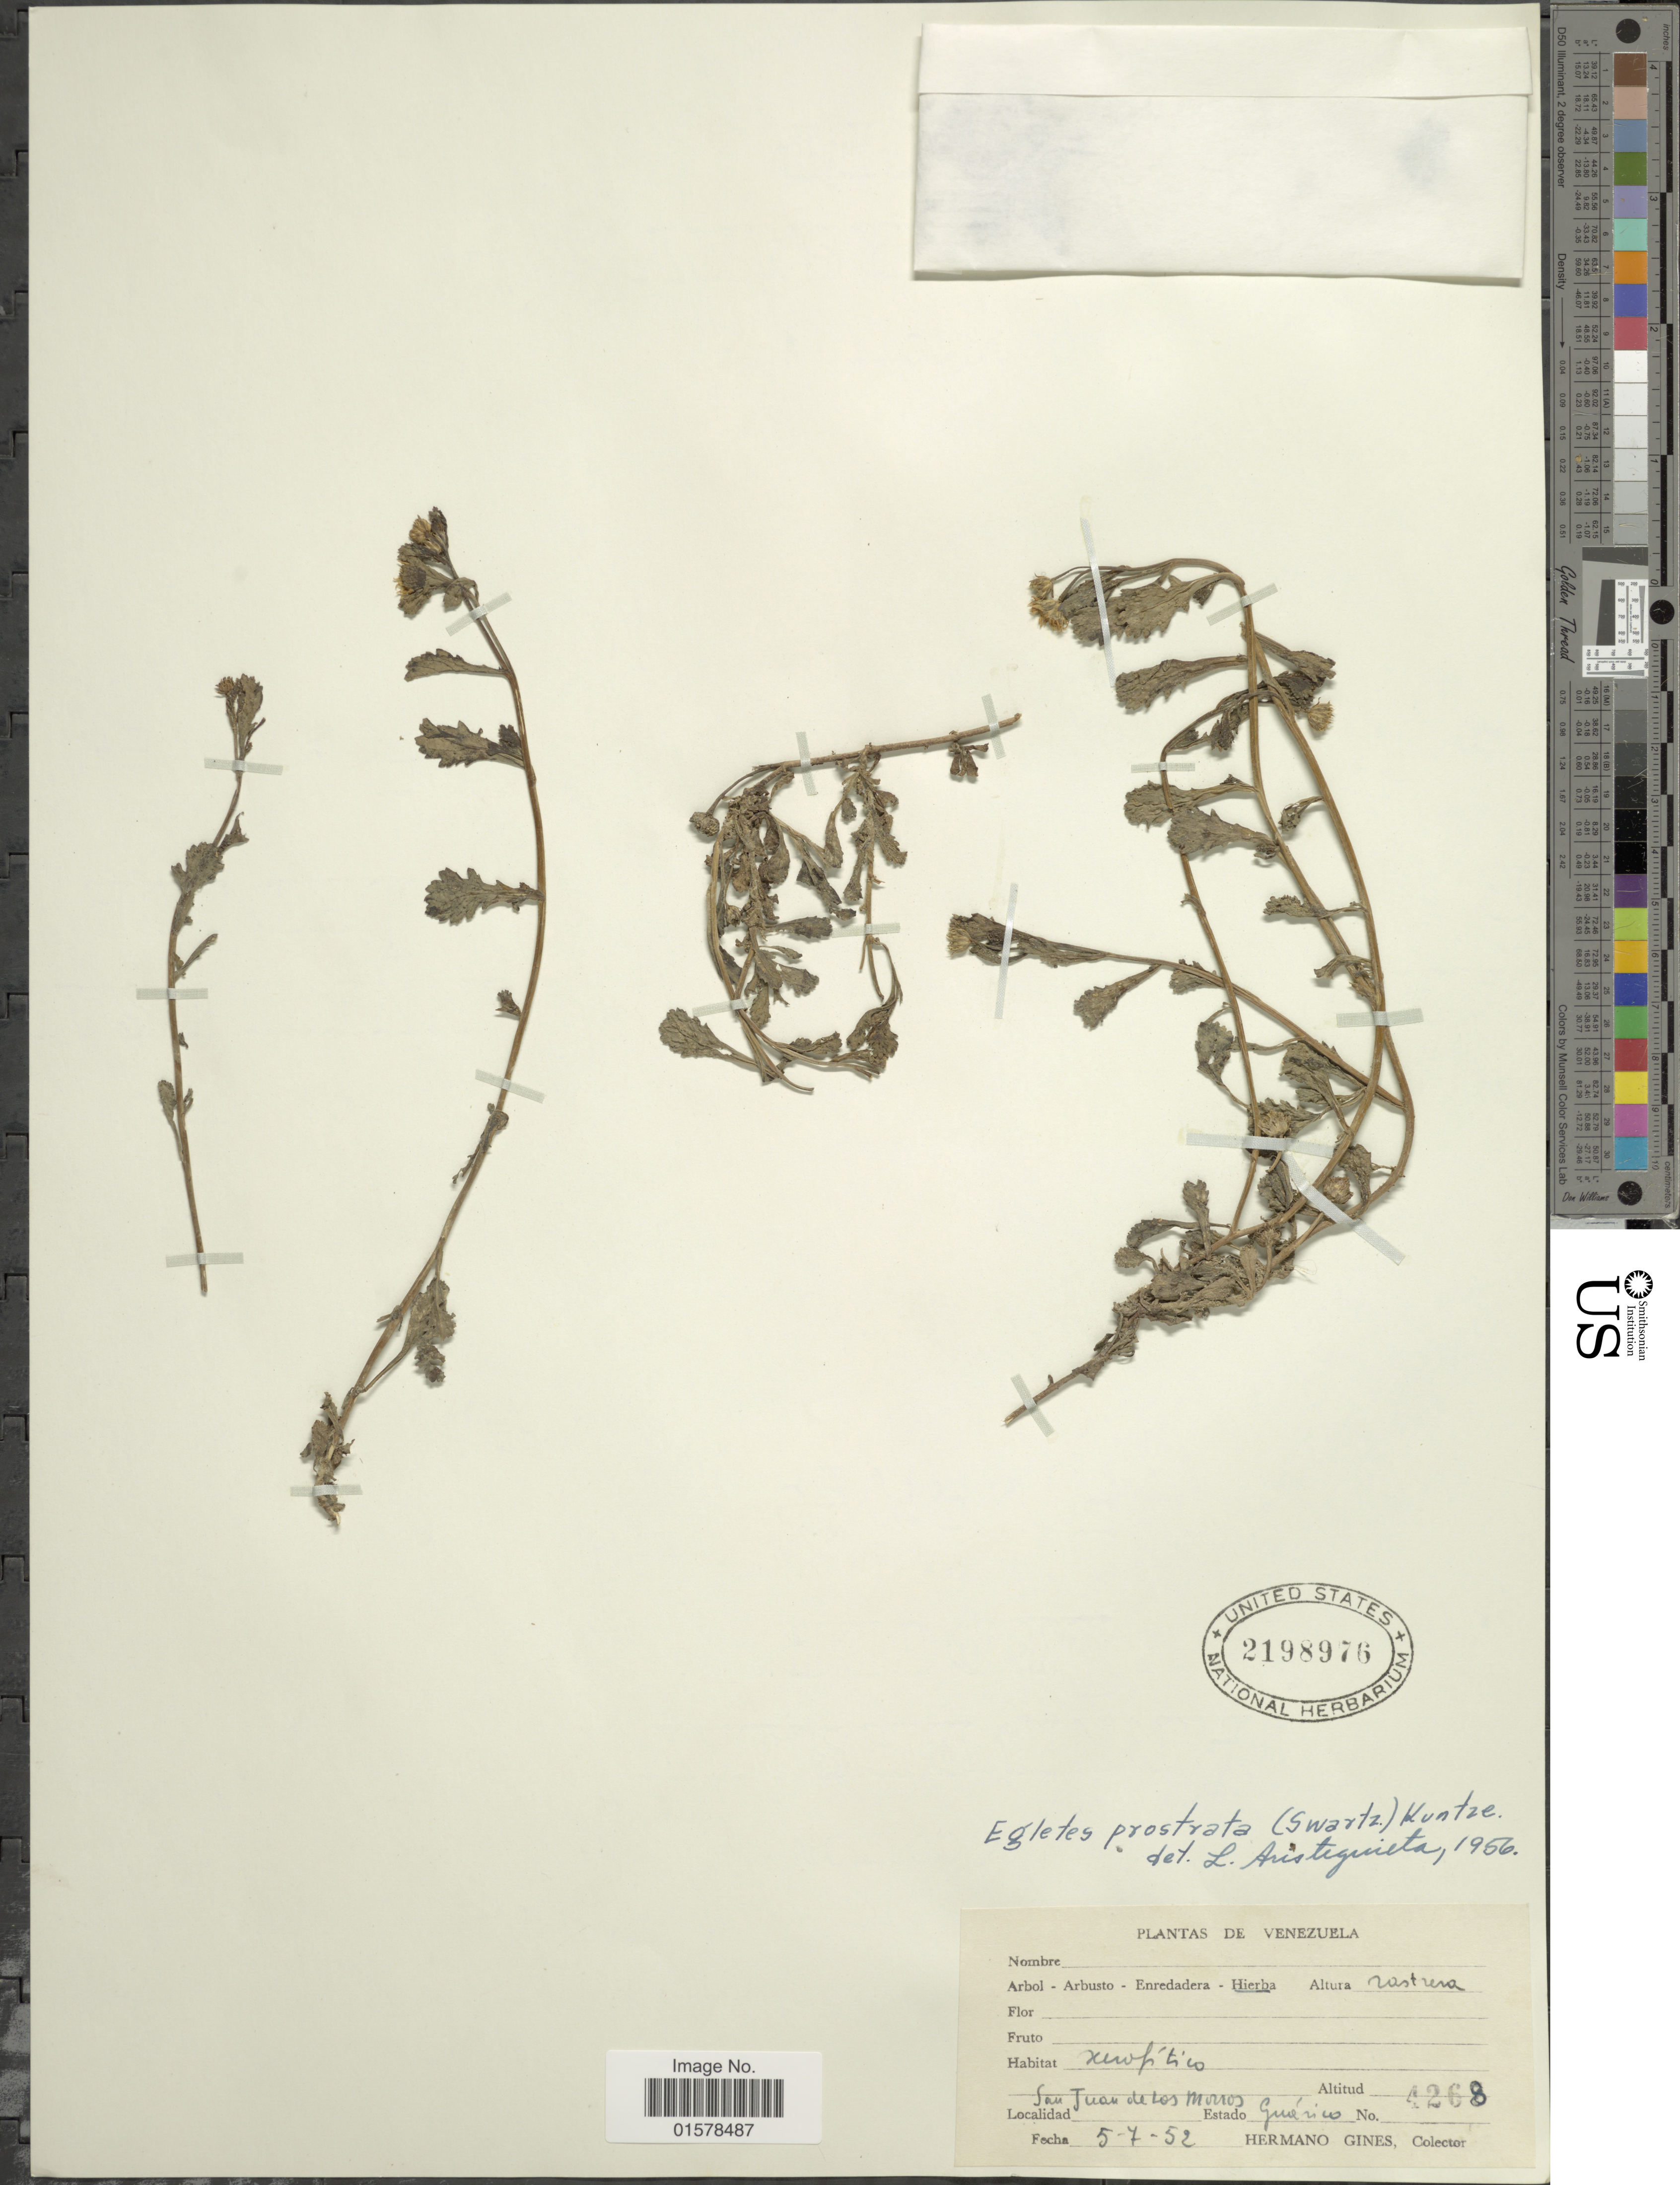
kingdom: Plantae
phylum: Tracheophyta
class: Magnoliopsida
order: Asterales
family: Asteraceae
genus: Egletes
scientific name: Egletes prostrata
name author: (Sw.) Kuntze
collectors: Bro. Gines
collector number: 4268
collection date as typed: Transcribed d/m/y: 5/7/52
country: Venezuela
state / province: Guárico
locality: San Juan de Los Morros. Estado Guarico.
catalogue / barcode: US 2198976